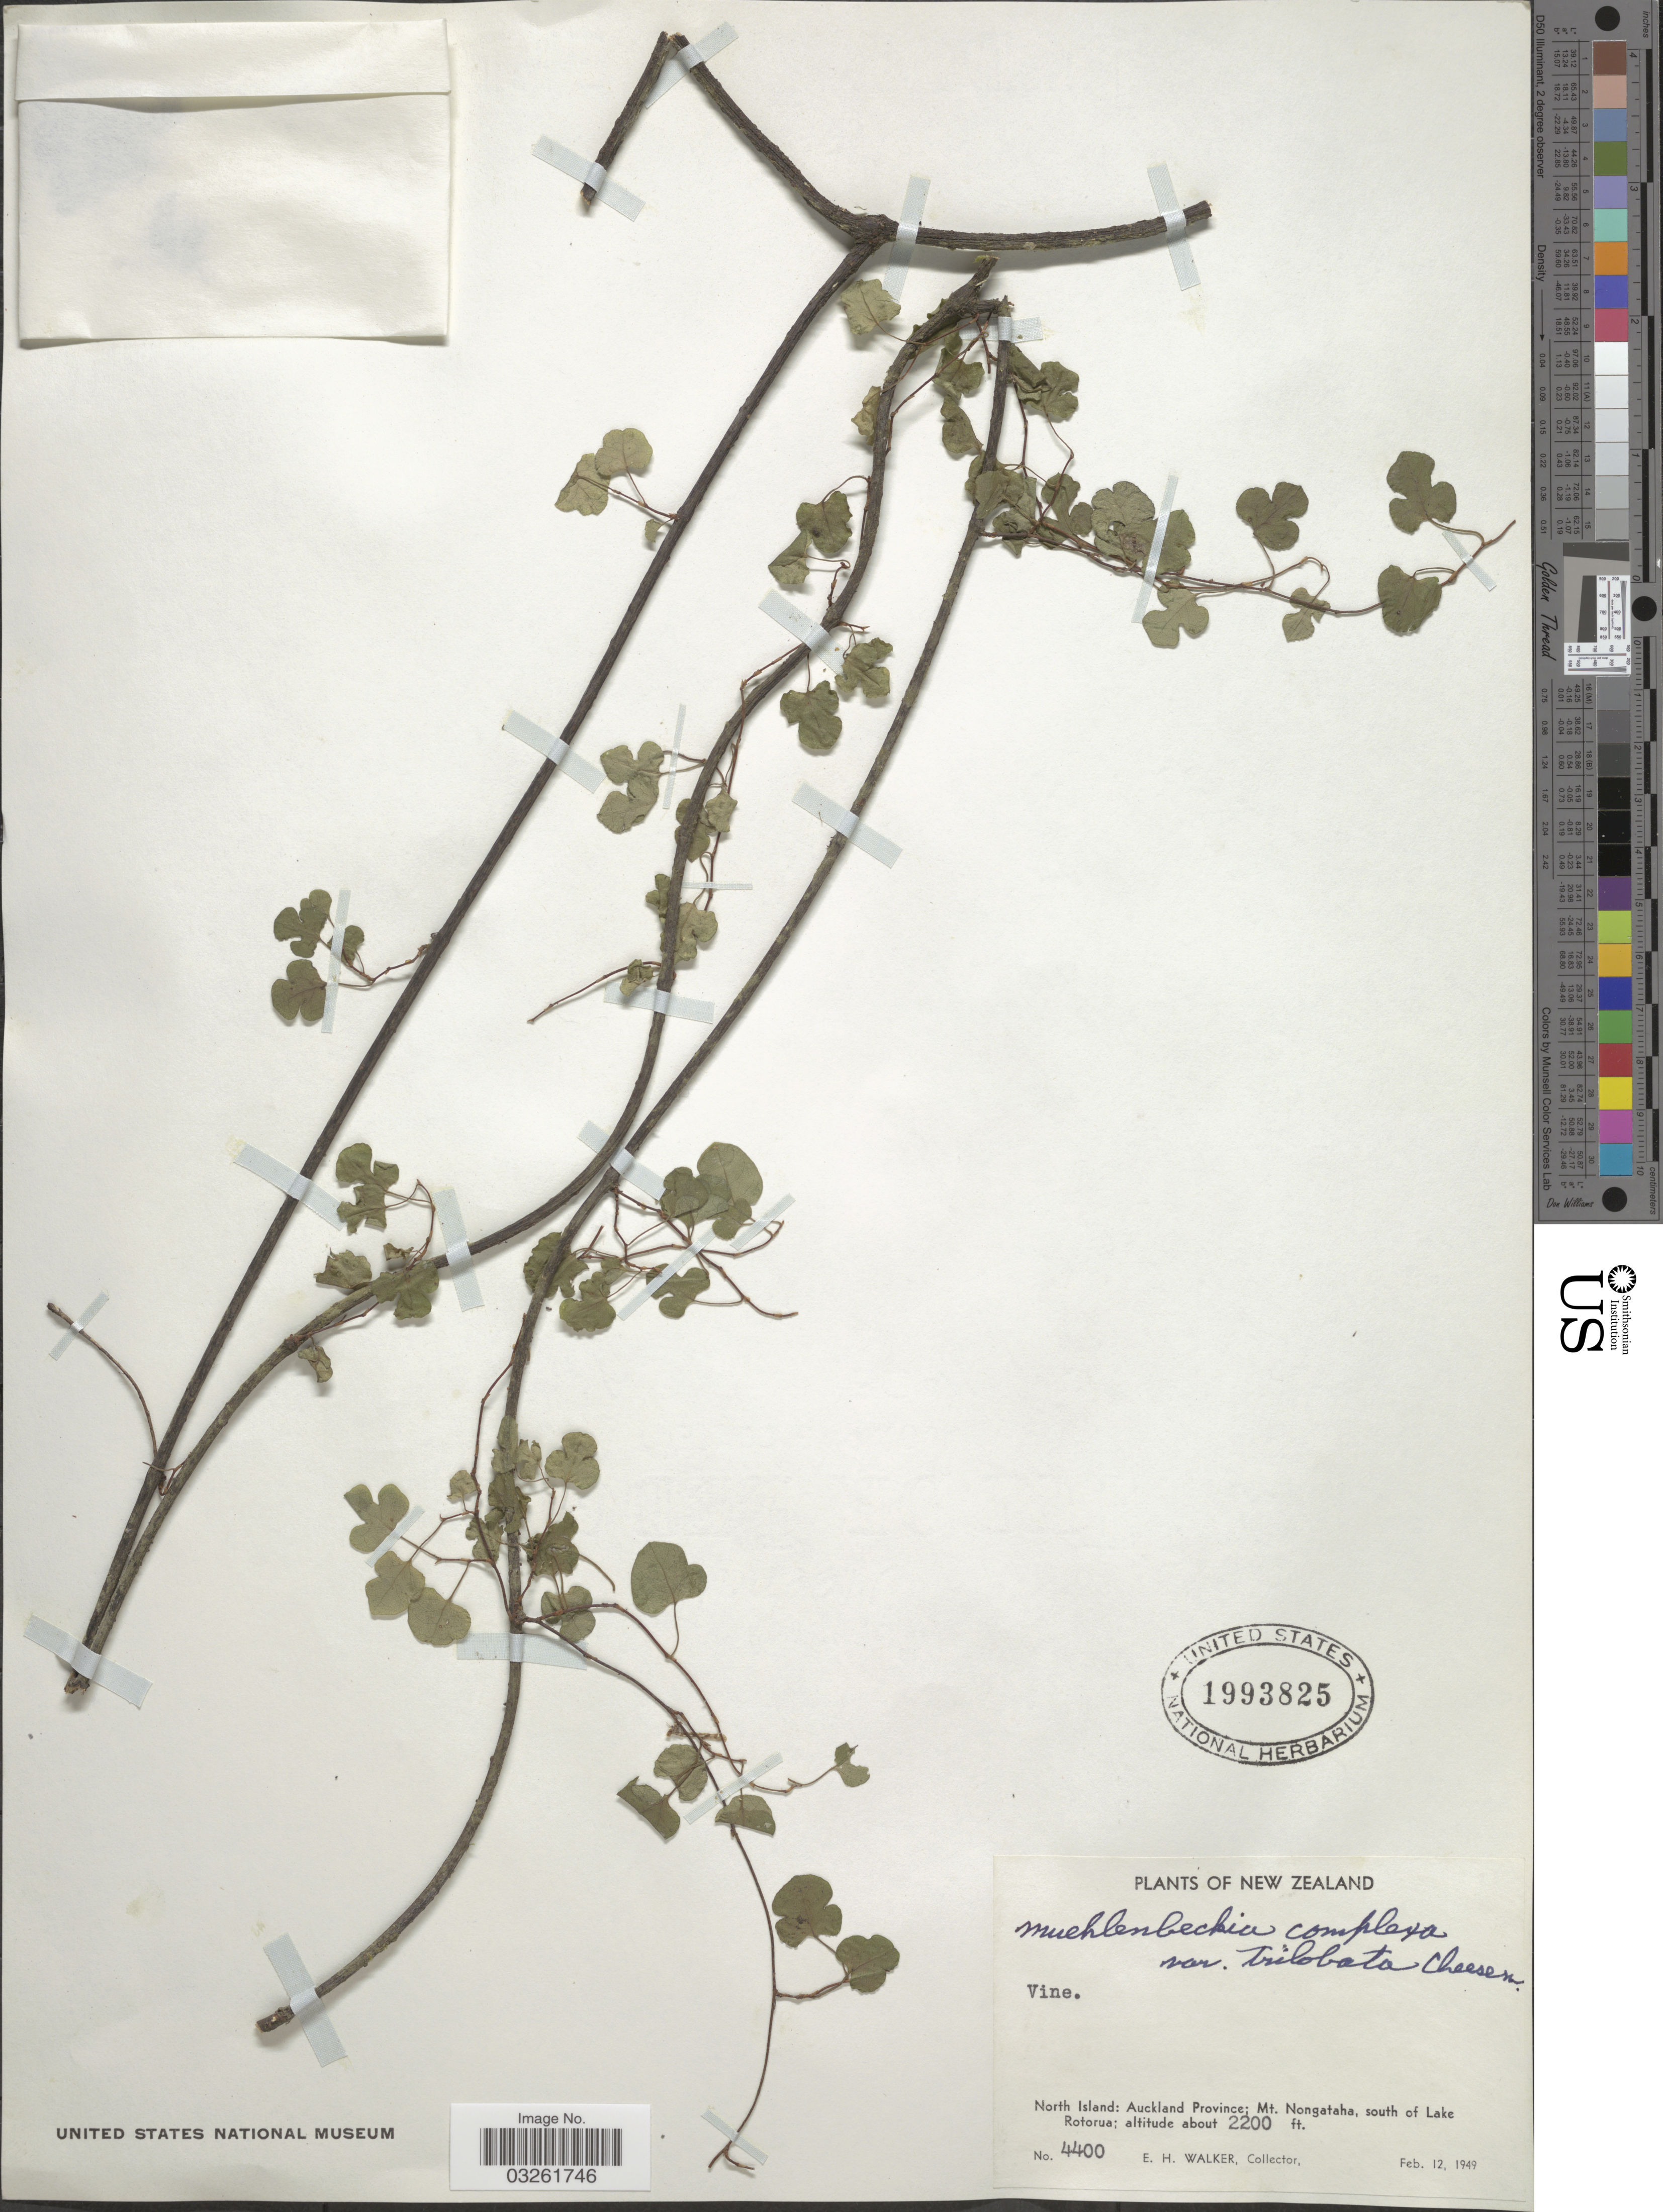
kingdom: Plantae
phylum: Tracheophyta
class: Magnoliopsida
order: Caryophyllales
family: Polygonaceae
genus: Muehlenbeckia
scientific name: Muehlenbeckia complexa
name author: Meisn.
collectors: E. H. Walker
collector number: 4400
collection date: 1949-02-12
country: New Zealand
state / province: Auckland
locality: North Island: Auckland Province; Mt. Nongataha, south of Lake Rotorua.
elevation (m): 671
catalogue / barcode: US 1993825